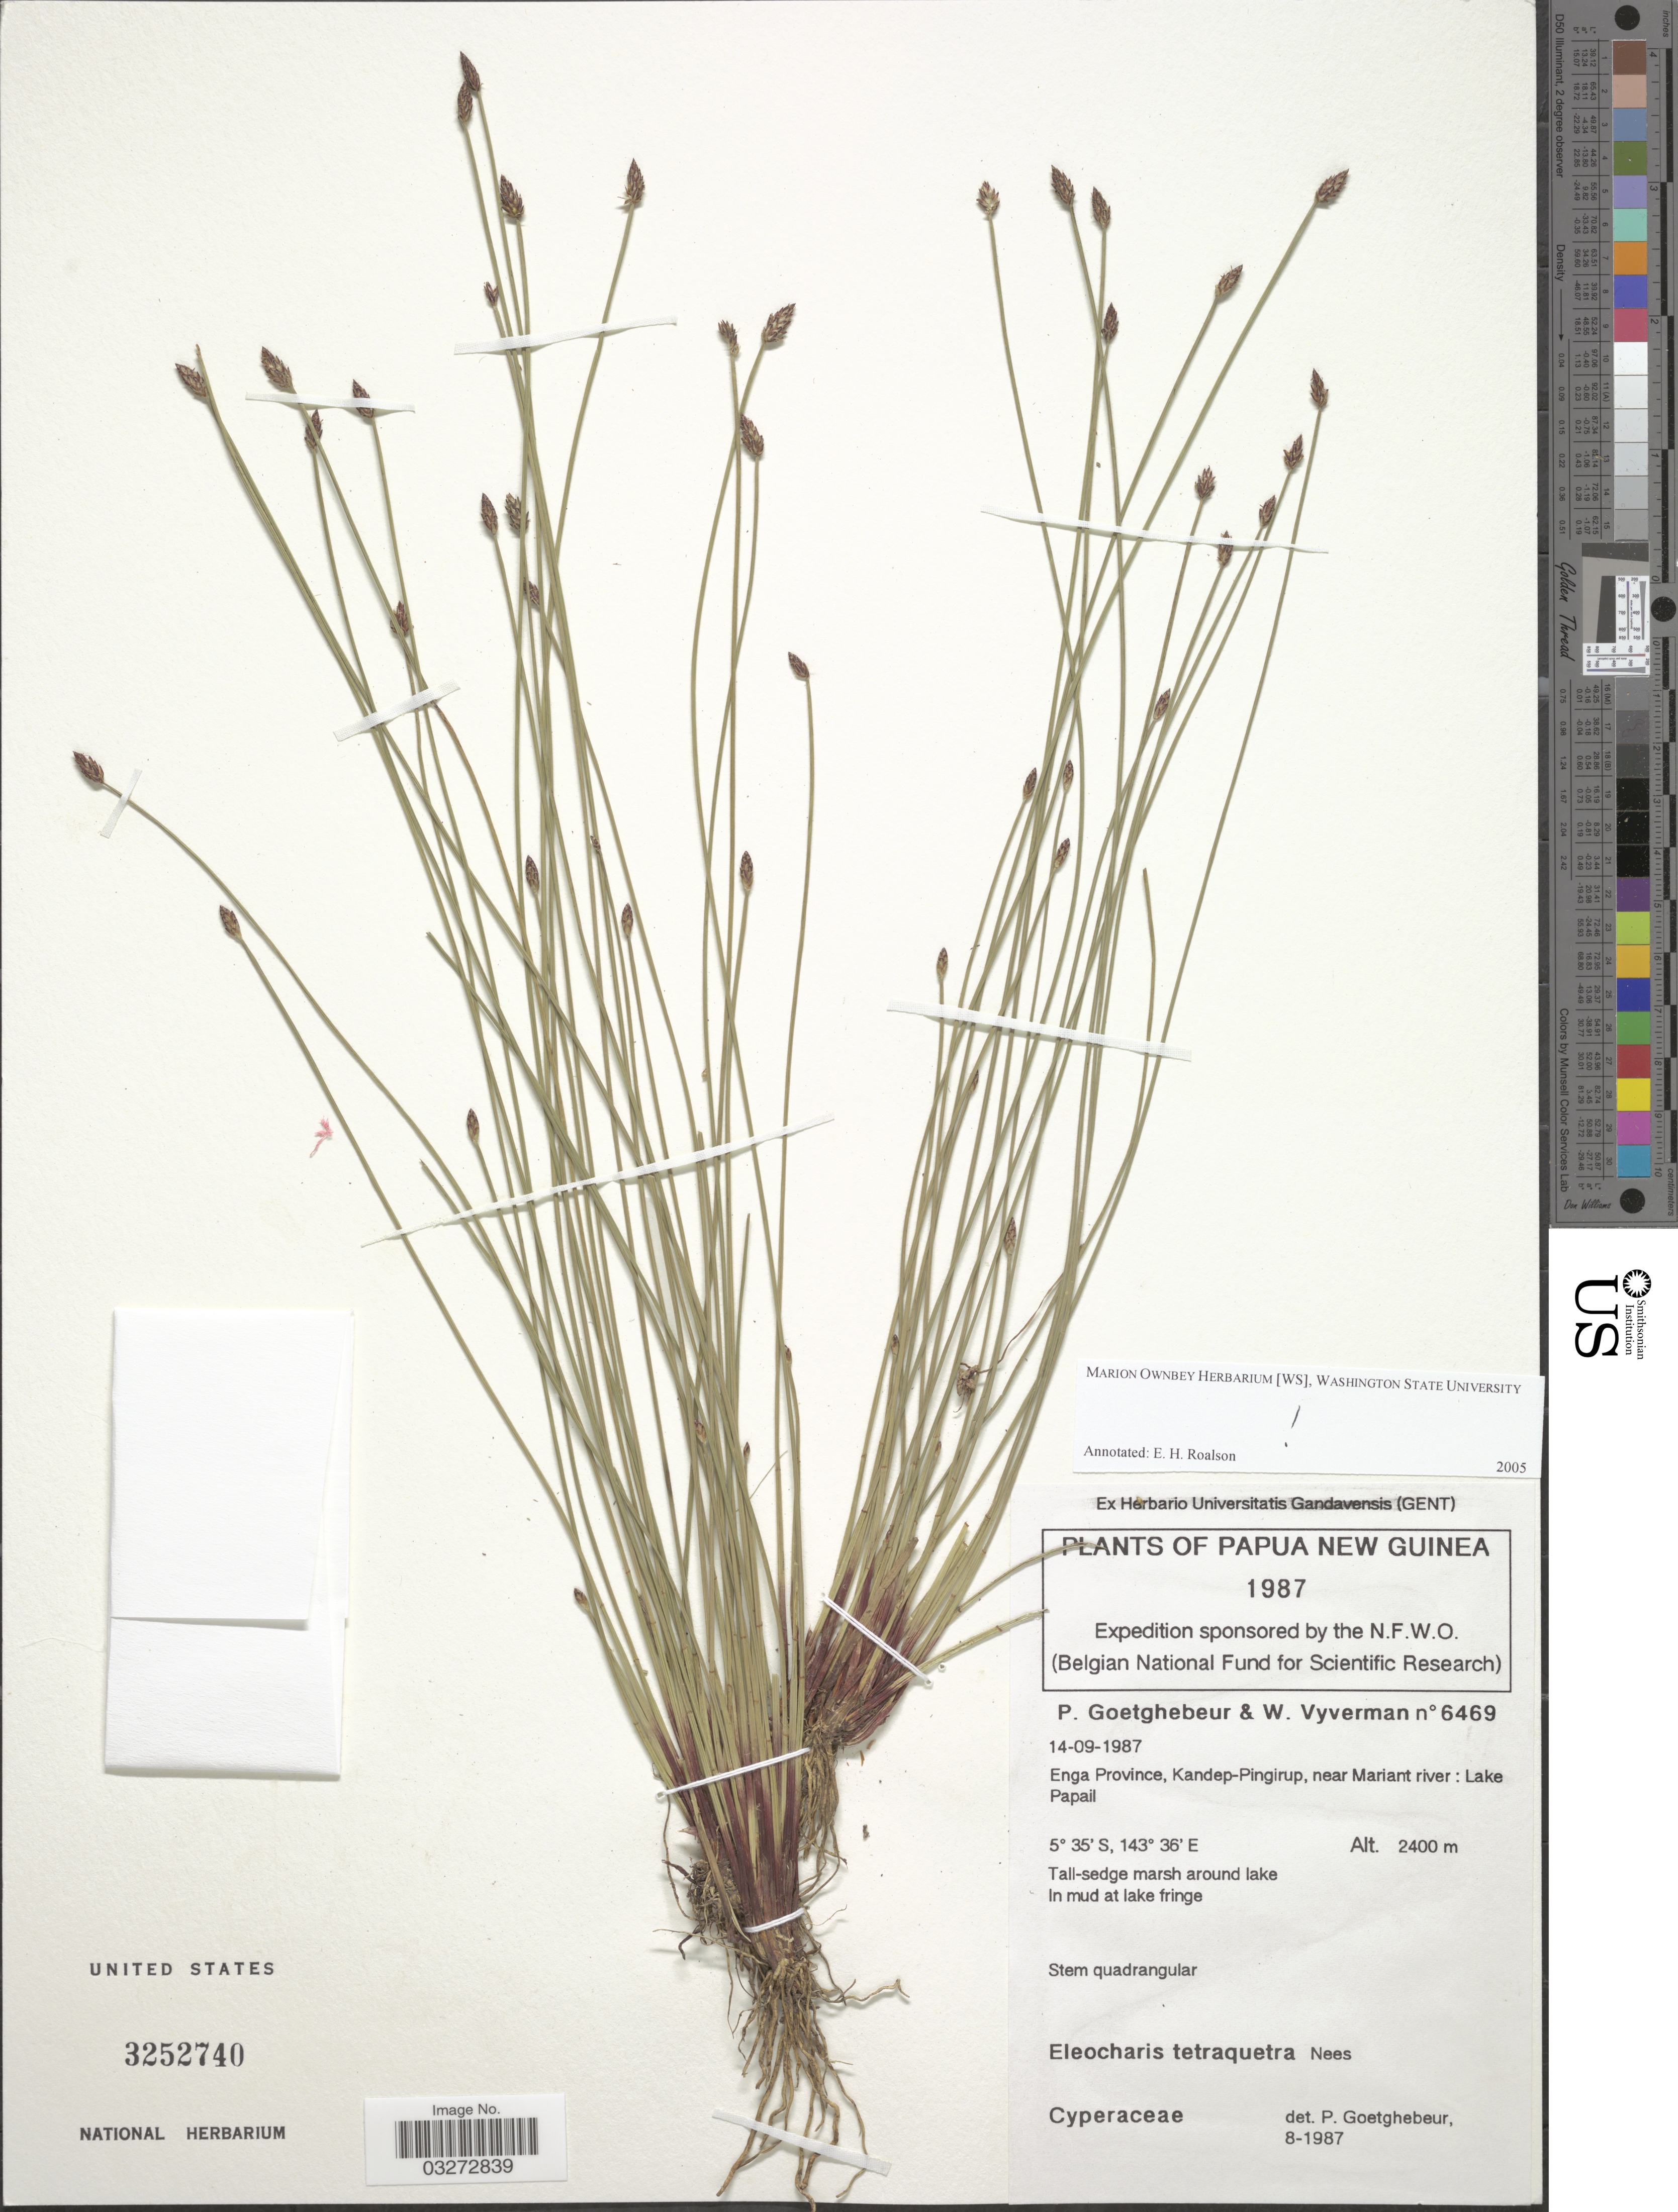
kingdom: Plantae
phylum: Tracheophyta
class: Liliopsida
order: Poales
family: Cyperaceae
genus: Eleocharis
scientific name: Eleocharis tetraquetra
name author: Nees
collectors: P. Goetghebeur & W. Vyverman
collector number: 6469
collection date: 1987-09-14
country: Papua New Guinea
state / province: Enga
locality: Kandep - Pingirup, near Mariant river : Lake Papail.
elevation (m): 2400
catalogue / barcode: US 3252740